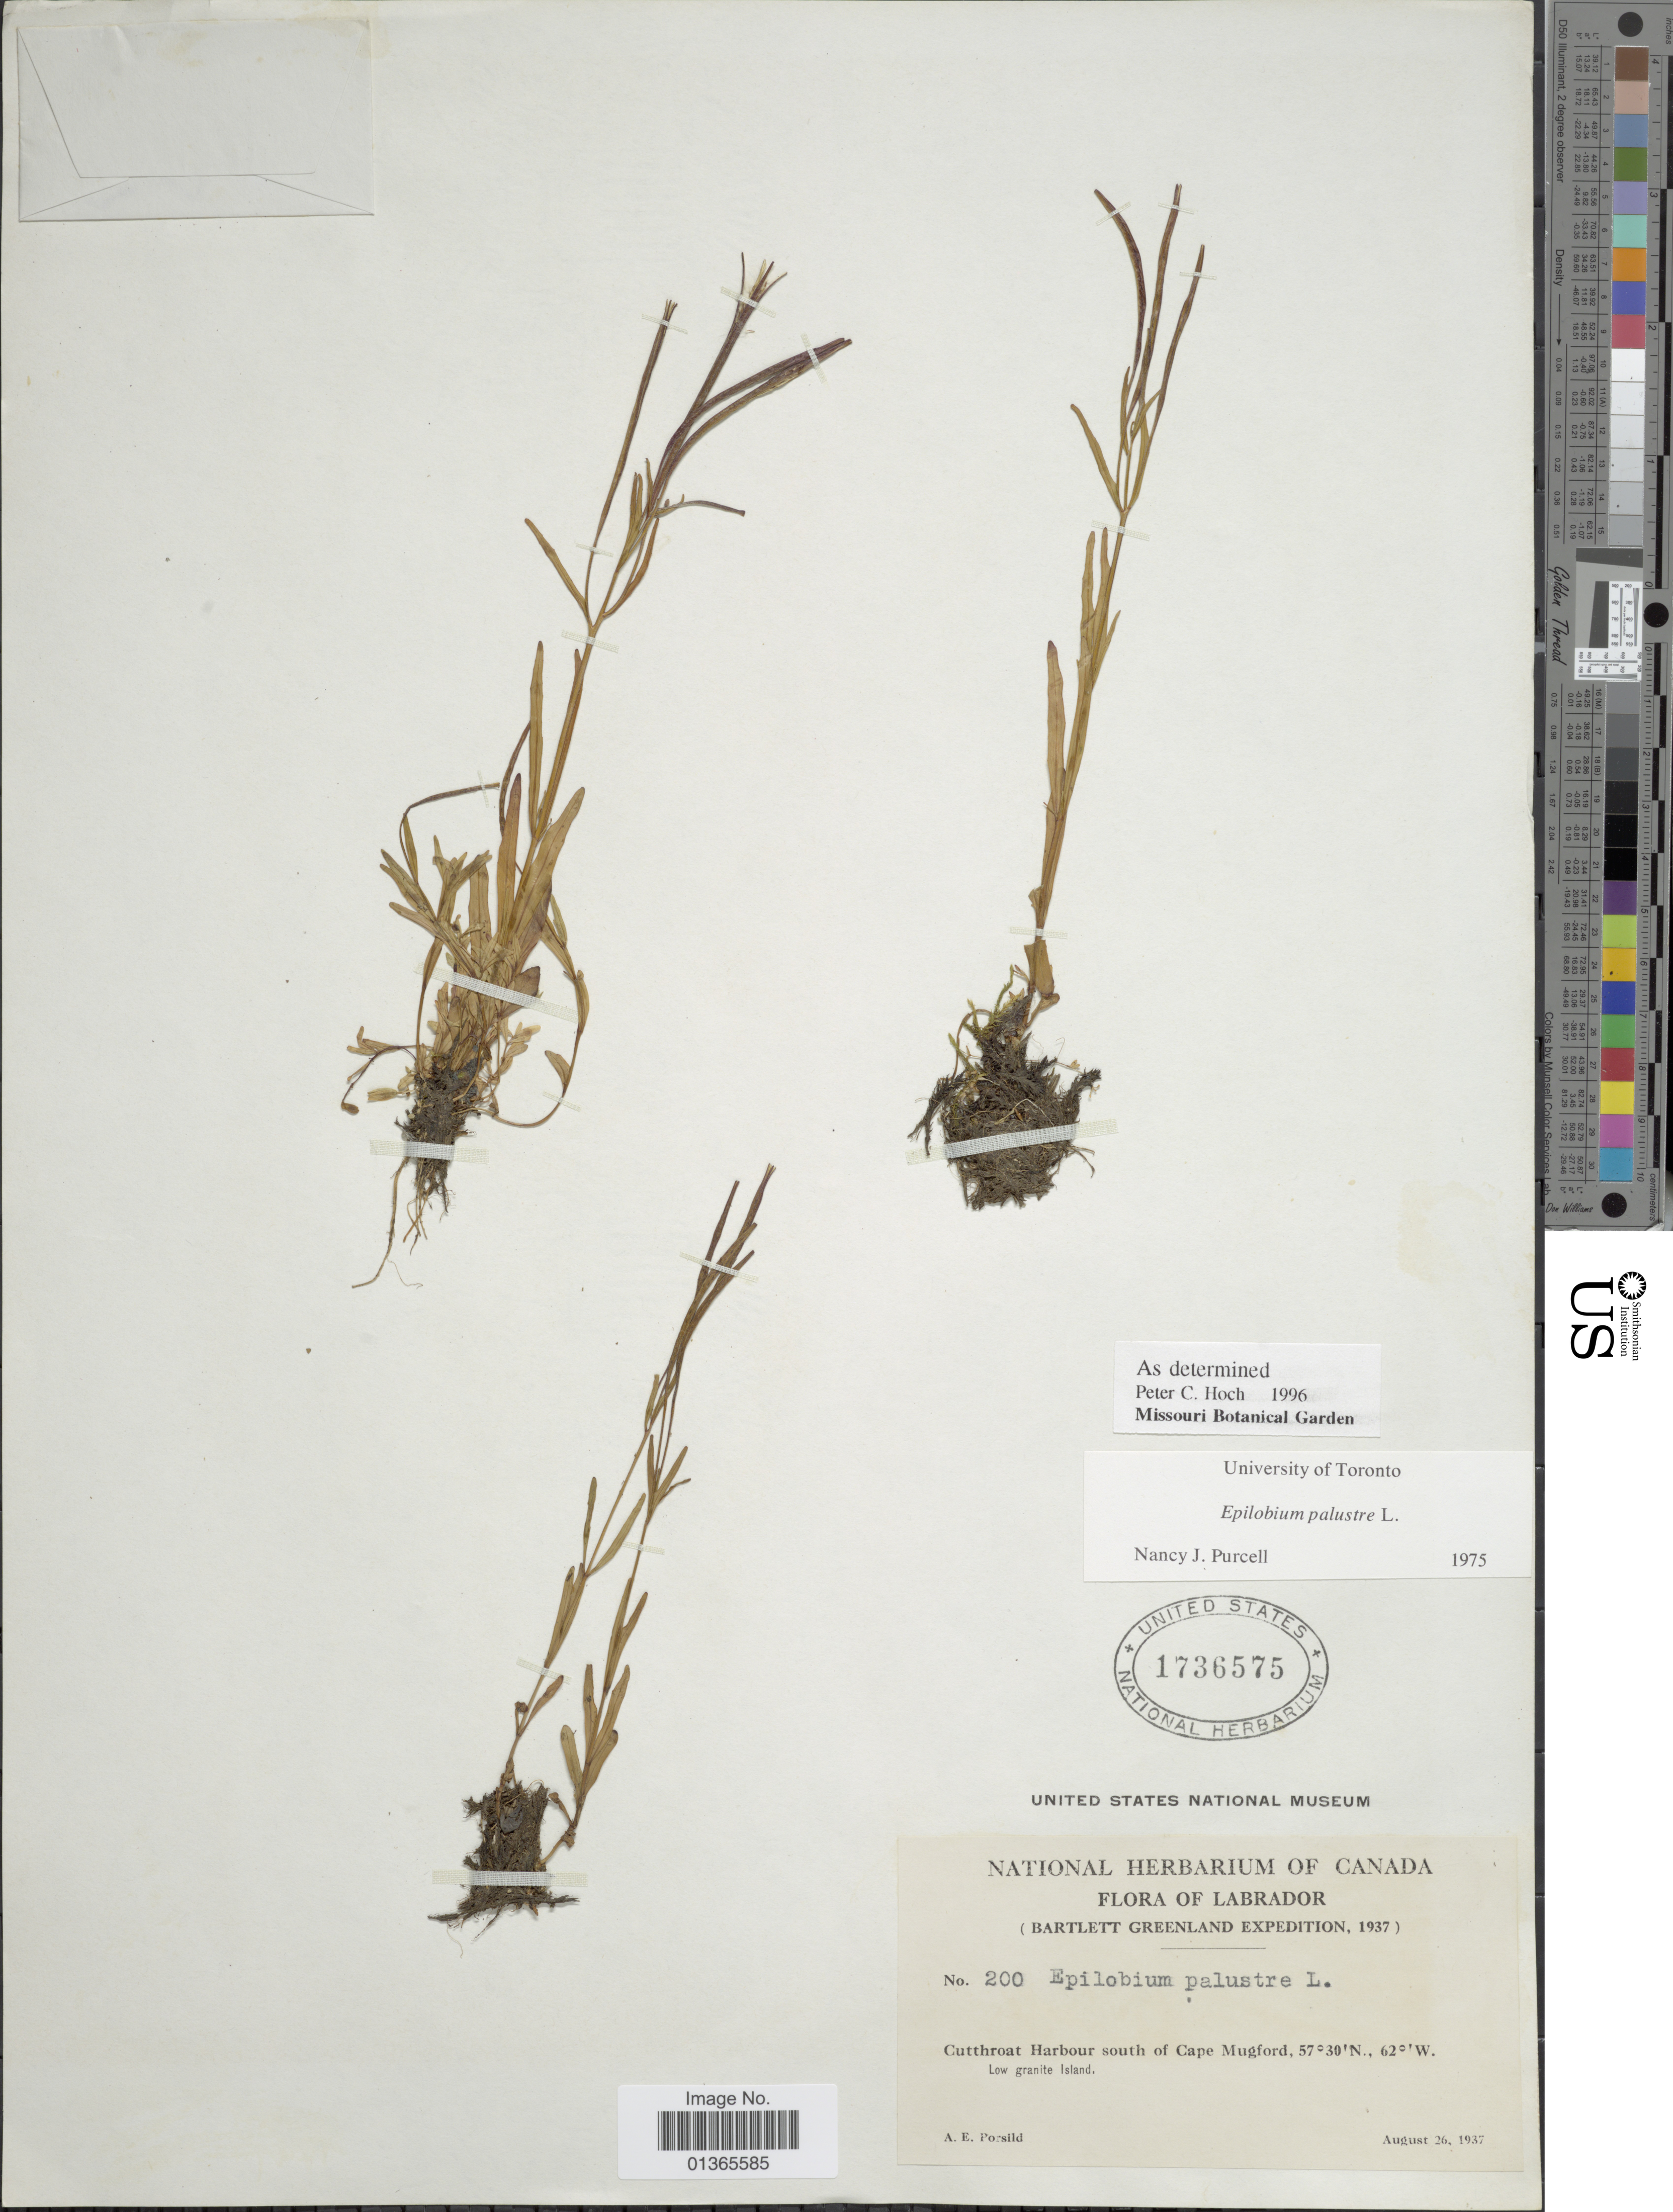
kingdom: Plantae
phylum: Tracheophyta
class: Magnoliopsida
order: Myrtales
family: Onagraceae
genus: Epilobium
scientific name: Epilobium palustre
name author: L.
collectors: A. E. Porsild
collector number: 200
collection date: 1937-08-26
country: Canada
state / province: Newfoundland and Labrador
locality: Labrador. Cutthroat Harbour south of Cape Mugford.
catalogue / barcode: US 1736575